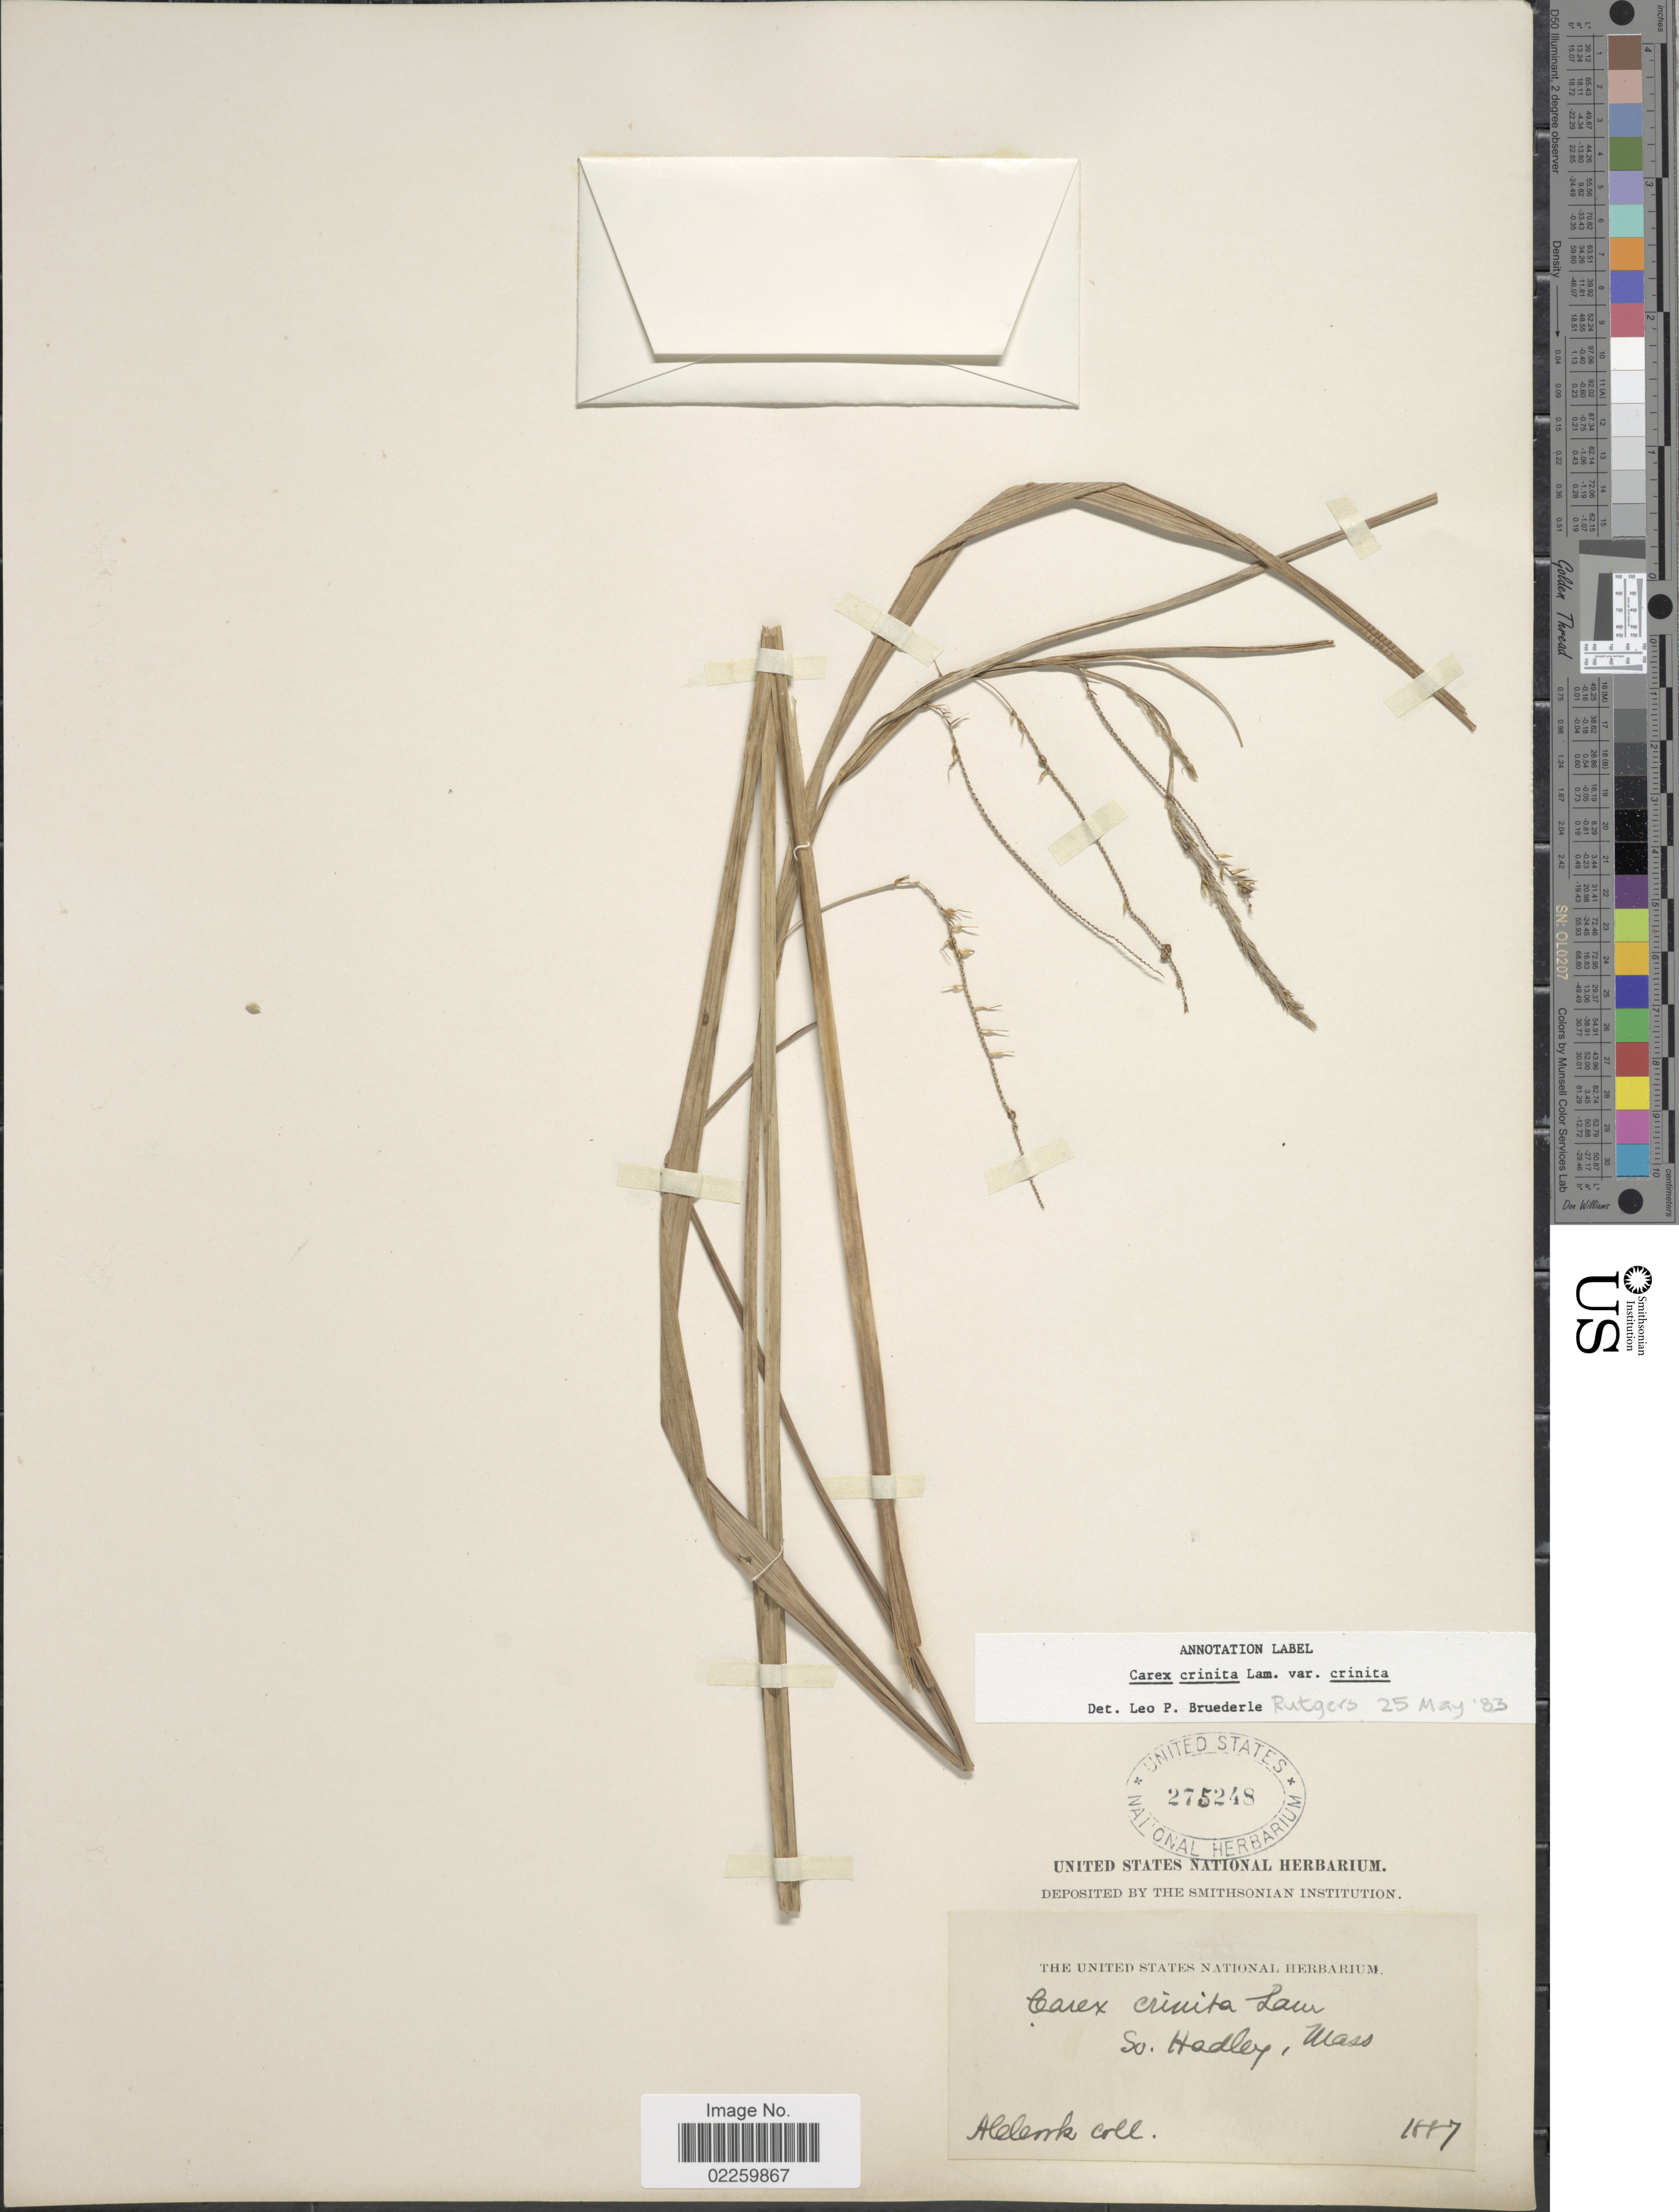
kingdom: Plantae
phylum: Tracheophyta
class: Liliopsida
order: Poales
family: Cyperaceae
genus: Carex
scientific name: Carex crinita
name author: Lam.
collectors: A. Cook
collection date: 1887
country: United States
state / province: Massachusetts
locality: So. Hadley, Mass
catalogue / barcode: US 275248